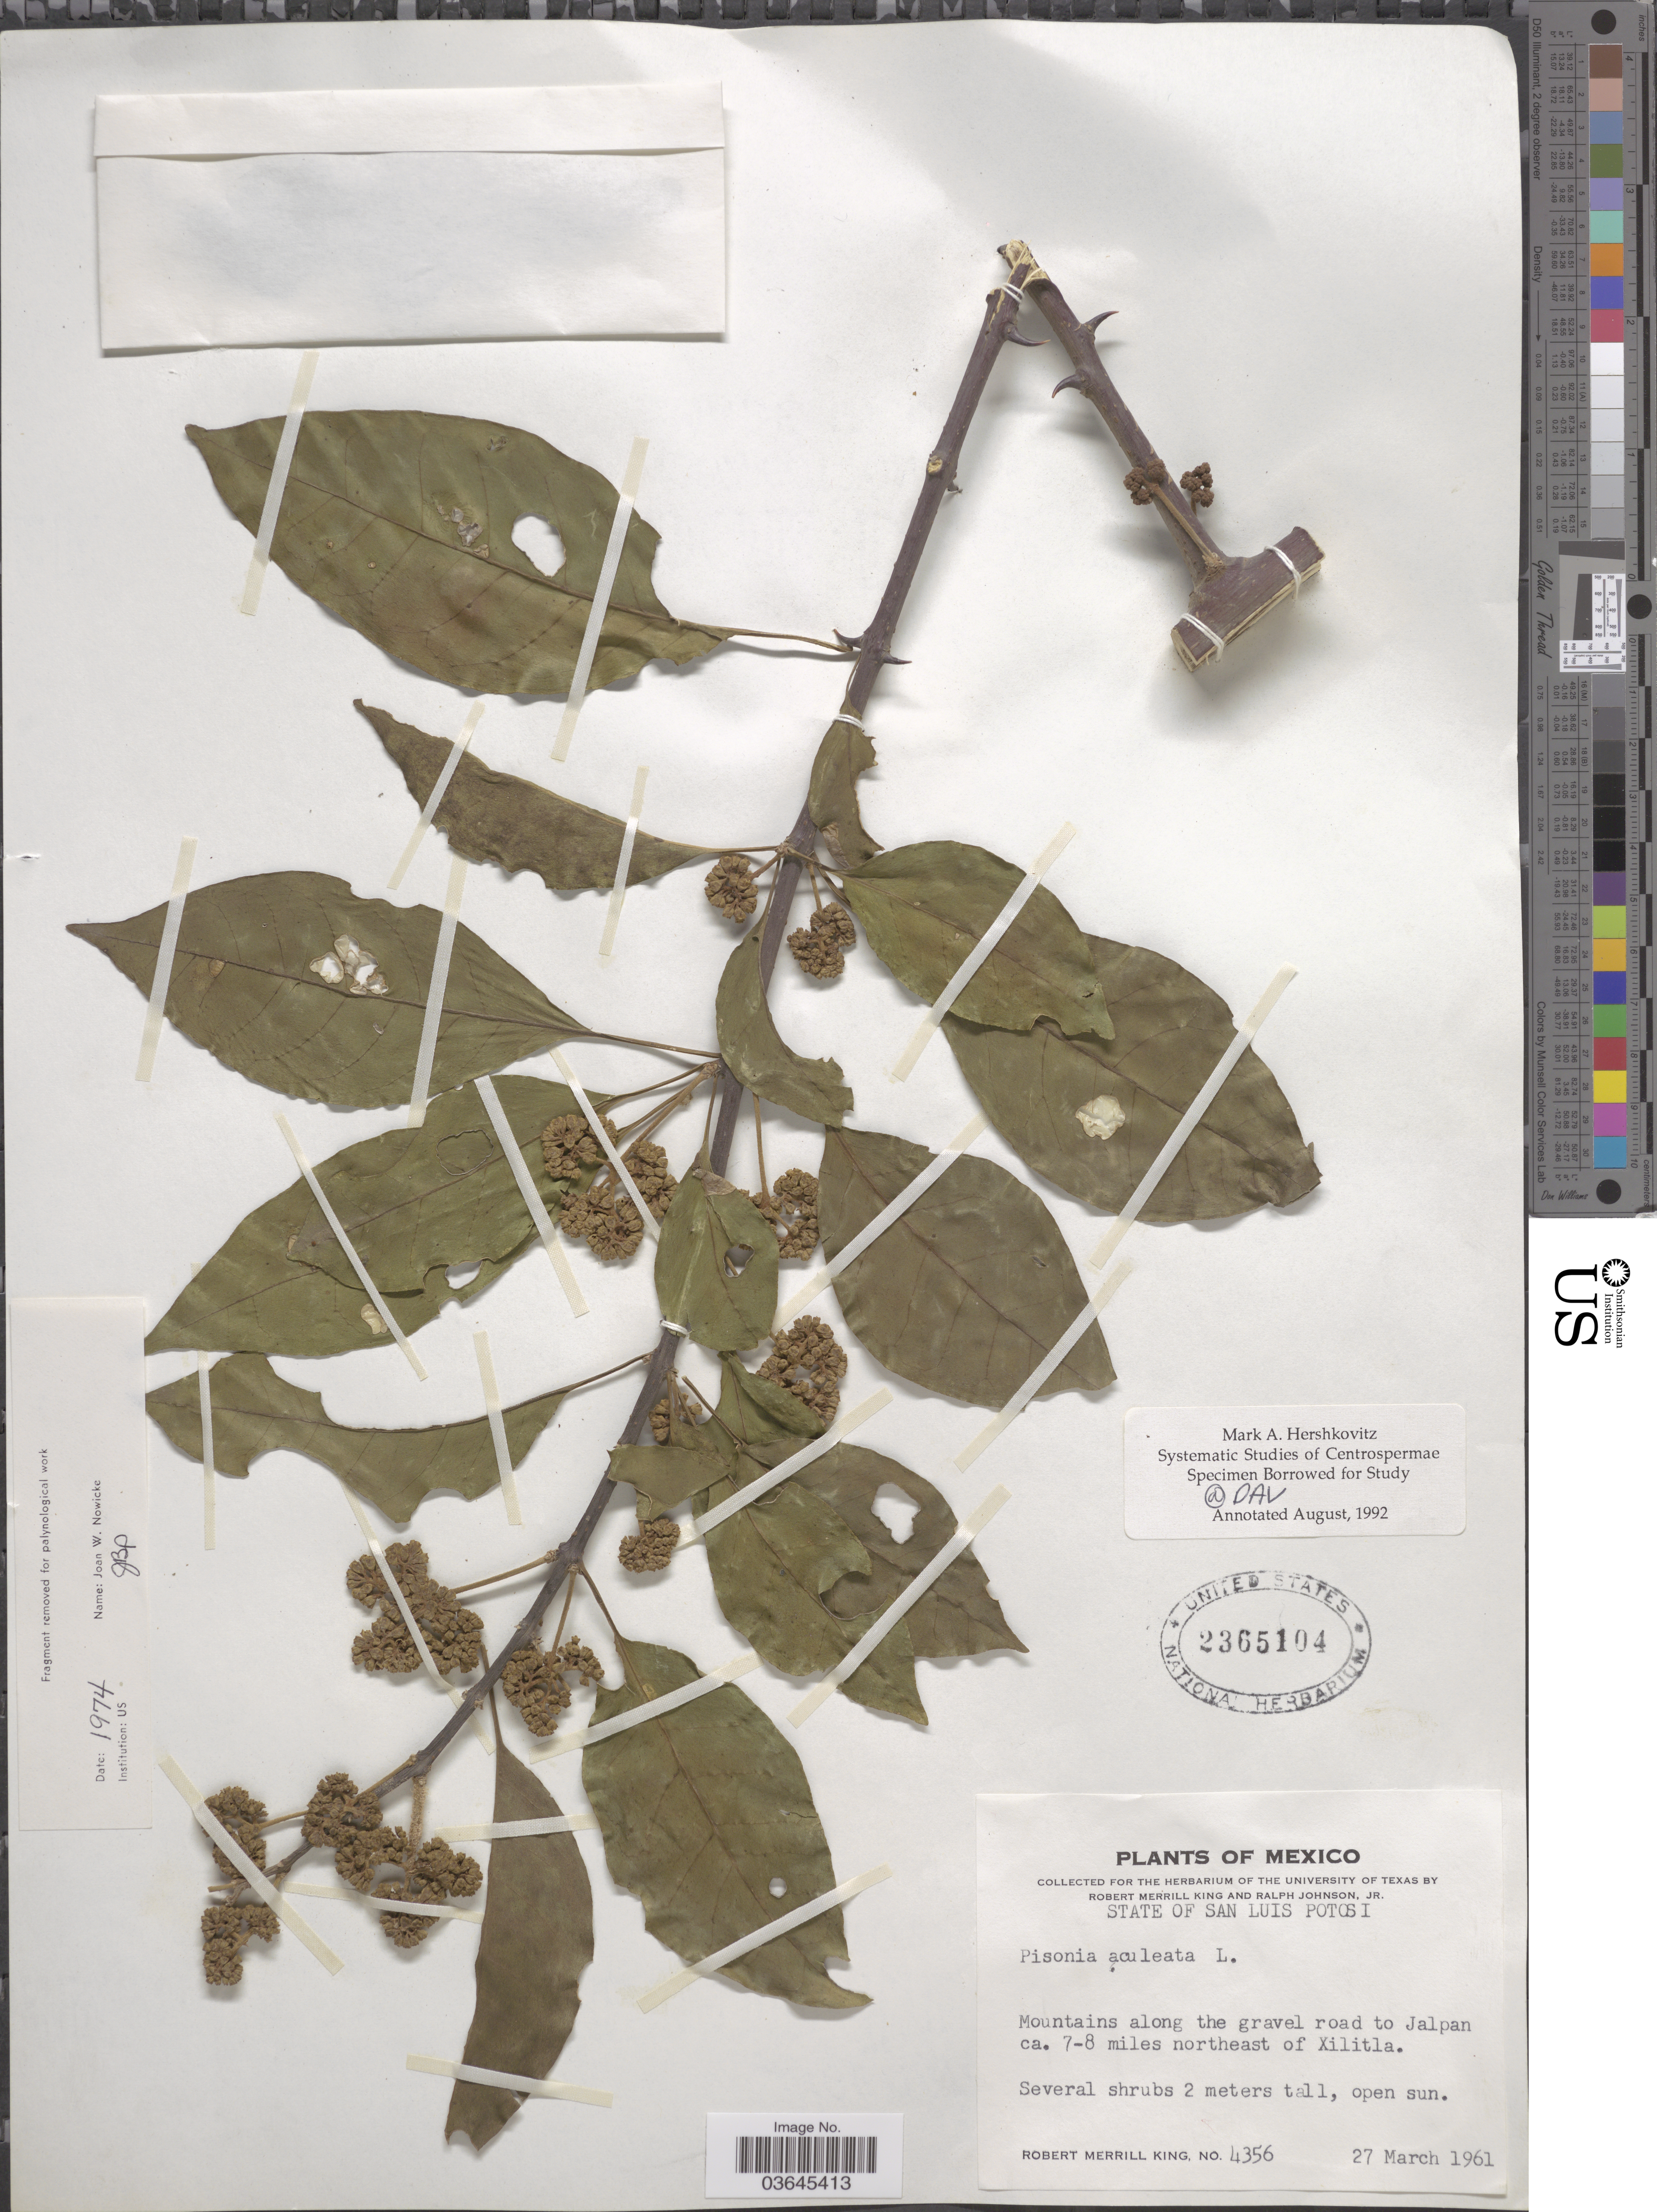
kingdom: Plantae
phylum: Tracheophyta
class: Magnoliopsida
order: Caryophyllales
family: Nyctaginaceae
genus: Pisonia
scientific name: Pisonia aculeata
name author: L.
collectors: R. M. King & R. Johnson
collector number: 4356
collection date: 1961-03-27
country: Mexico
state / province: San Luis Potosí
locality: Mountains along the gravel road to Jalpan ca. 7-8 miles northeast of Xilitla.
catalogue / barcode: US 2365104